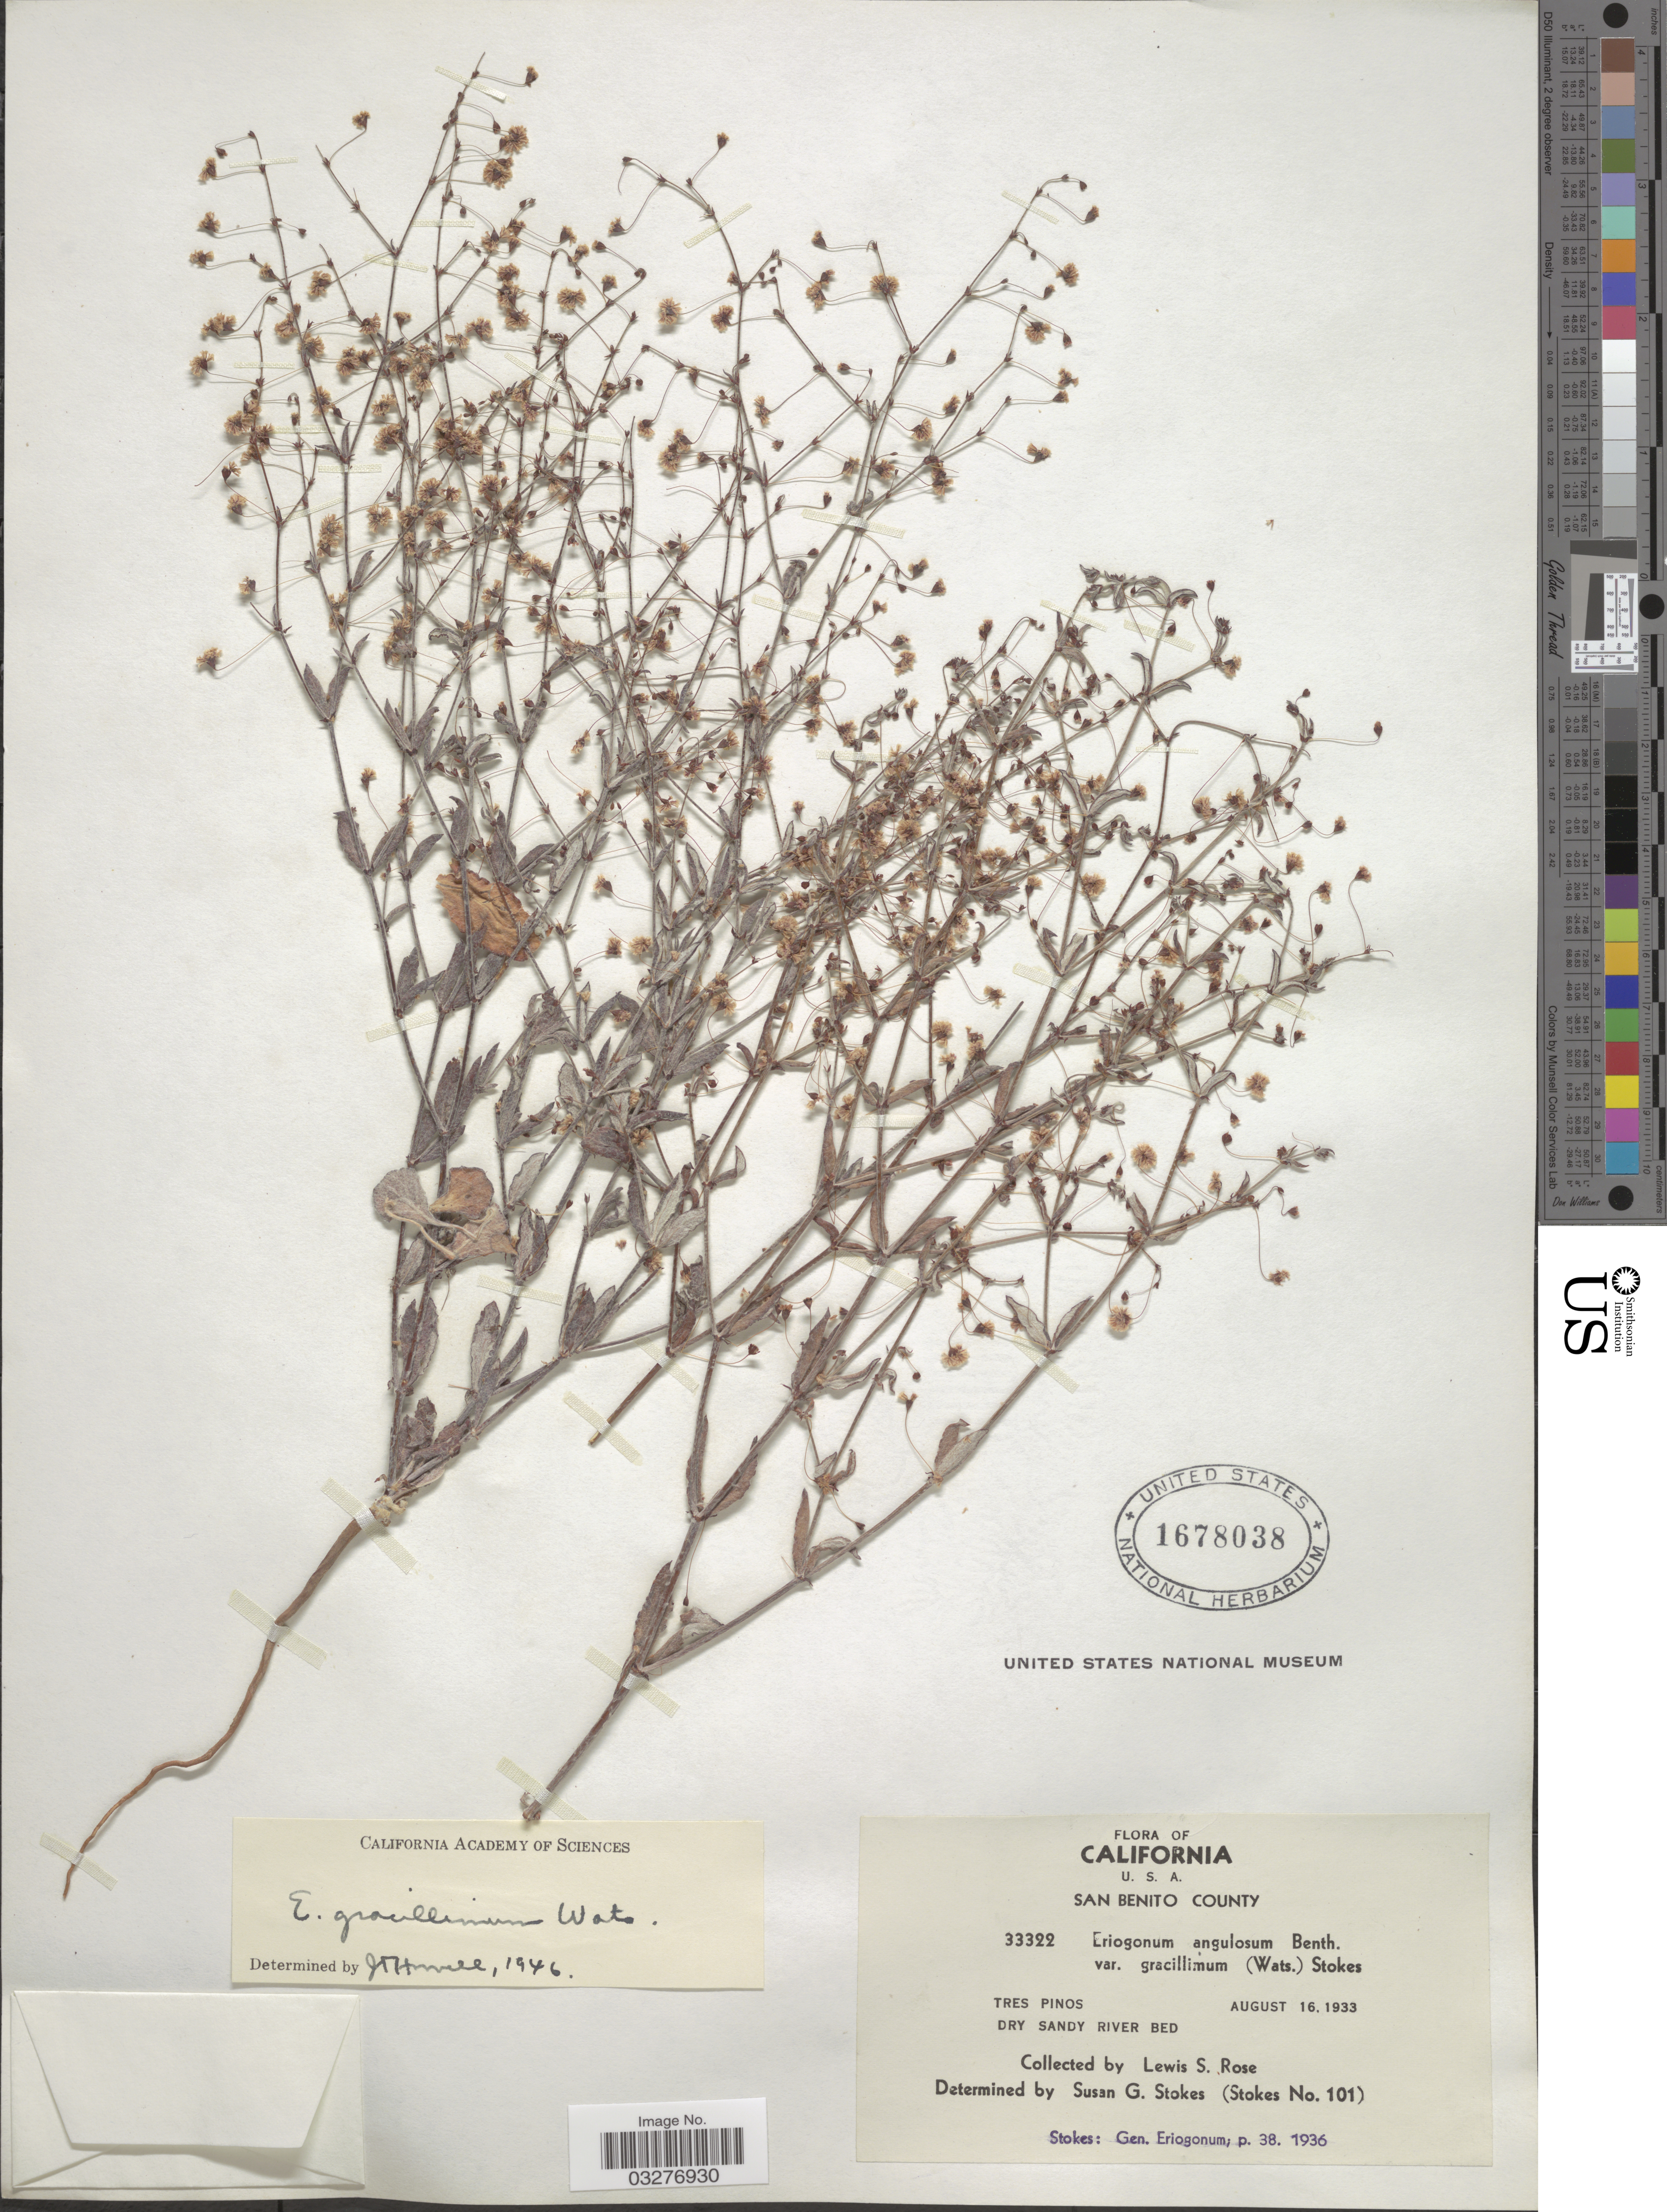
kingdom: Plantae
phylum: Tracheophyta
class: Magnoliopsida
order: Caryophyllales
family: Polygonaceae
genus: Eriogonum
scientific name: Eriogonum gracillimum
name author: S. Watson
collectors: L. S. Rose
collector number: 33322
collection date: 1933-08-16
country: United States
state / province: California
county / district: San Benito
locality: San Benito County. Tres Pinos.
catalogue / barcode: US 1678038